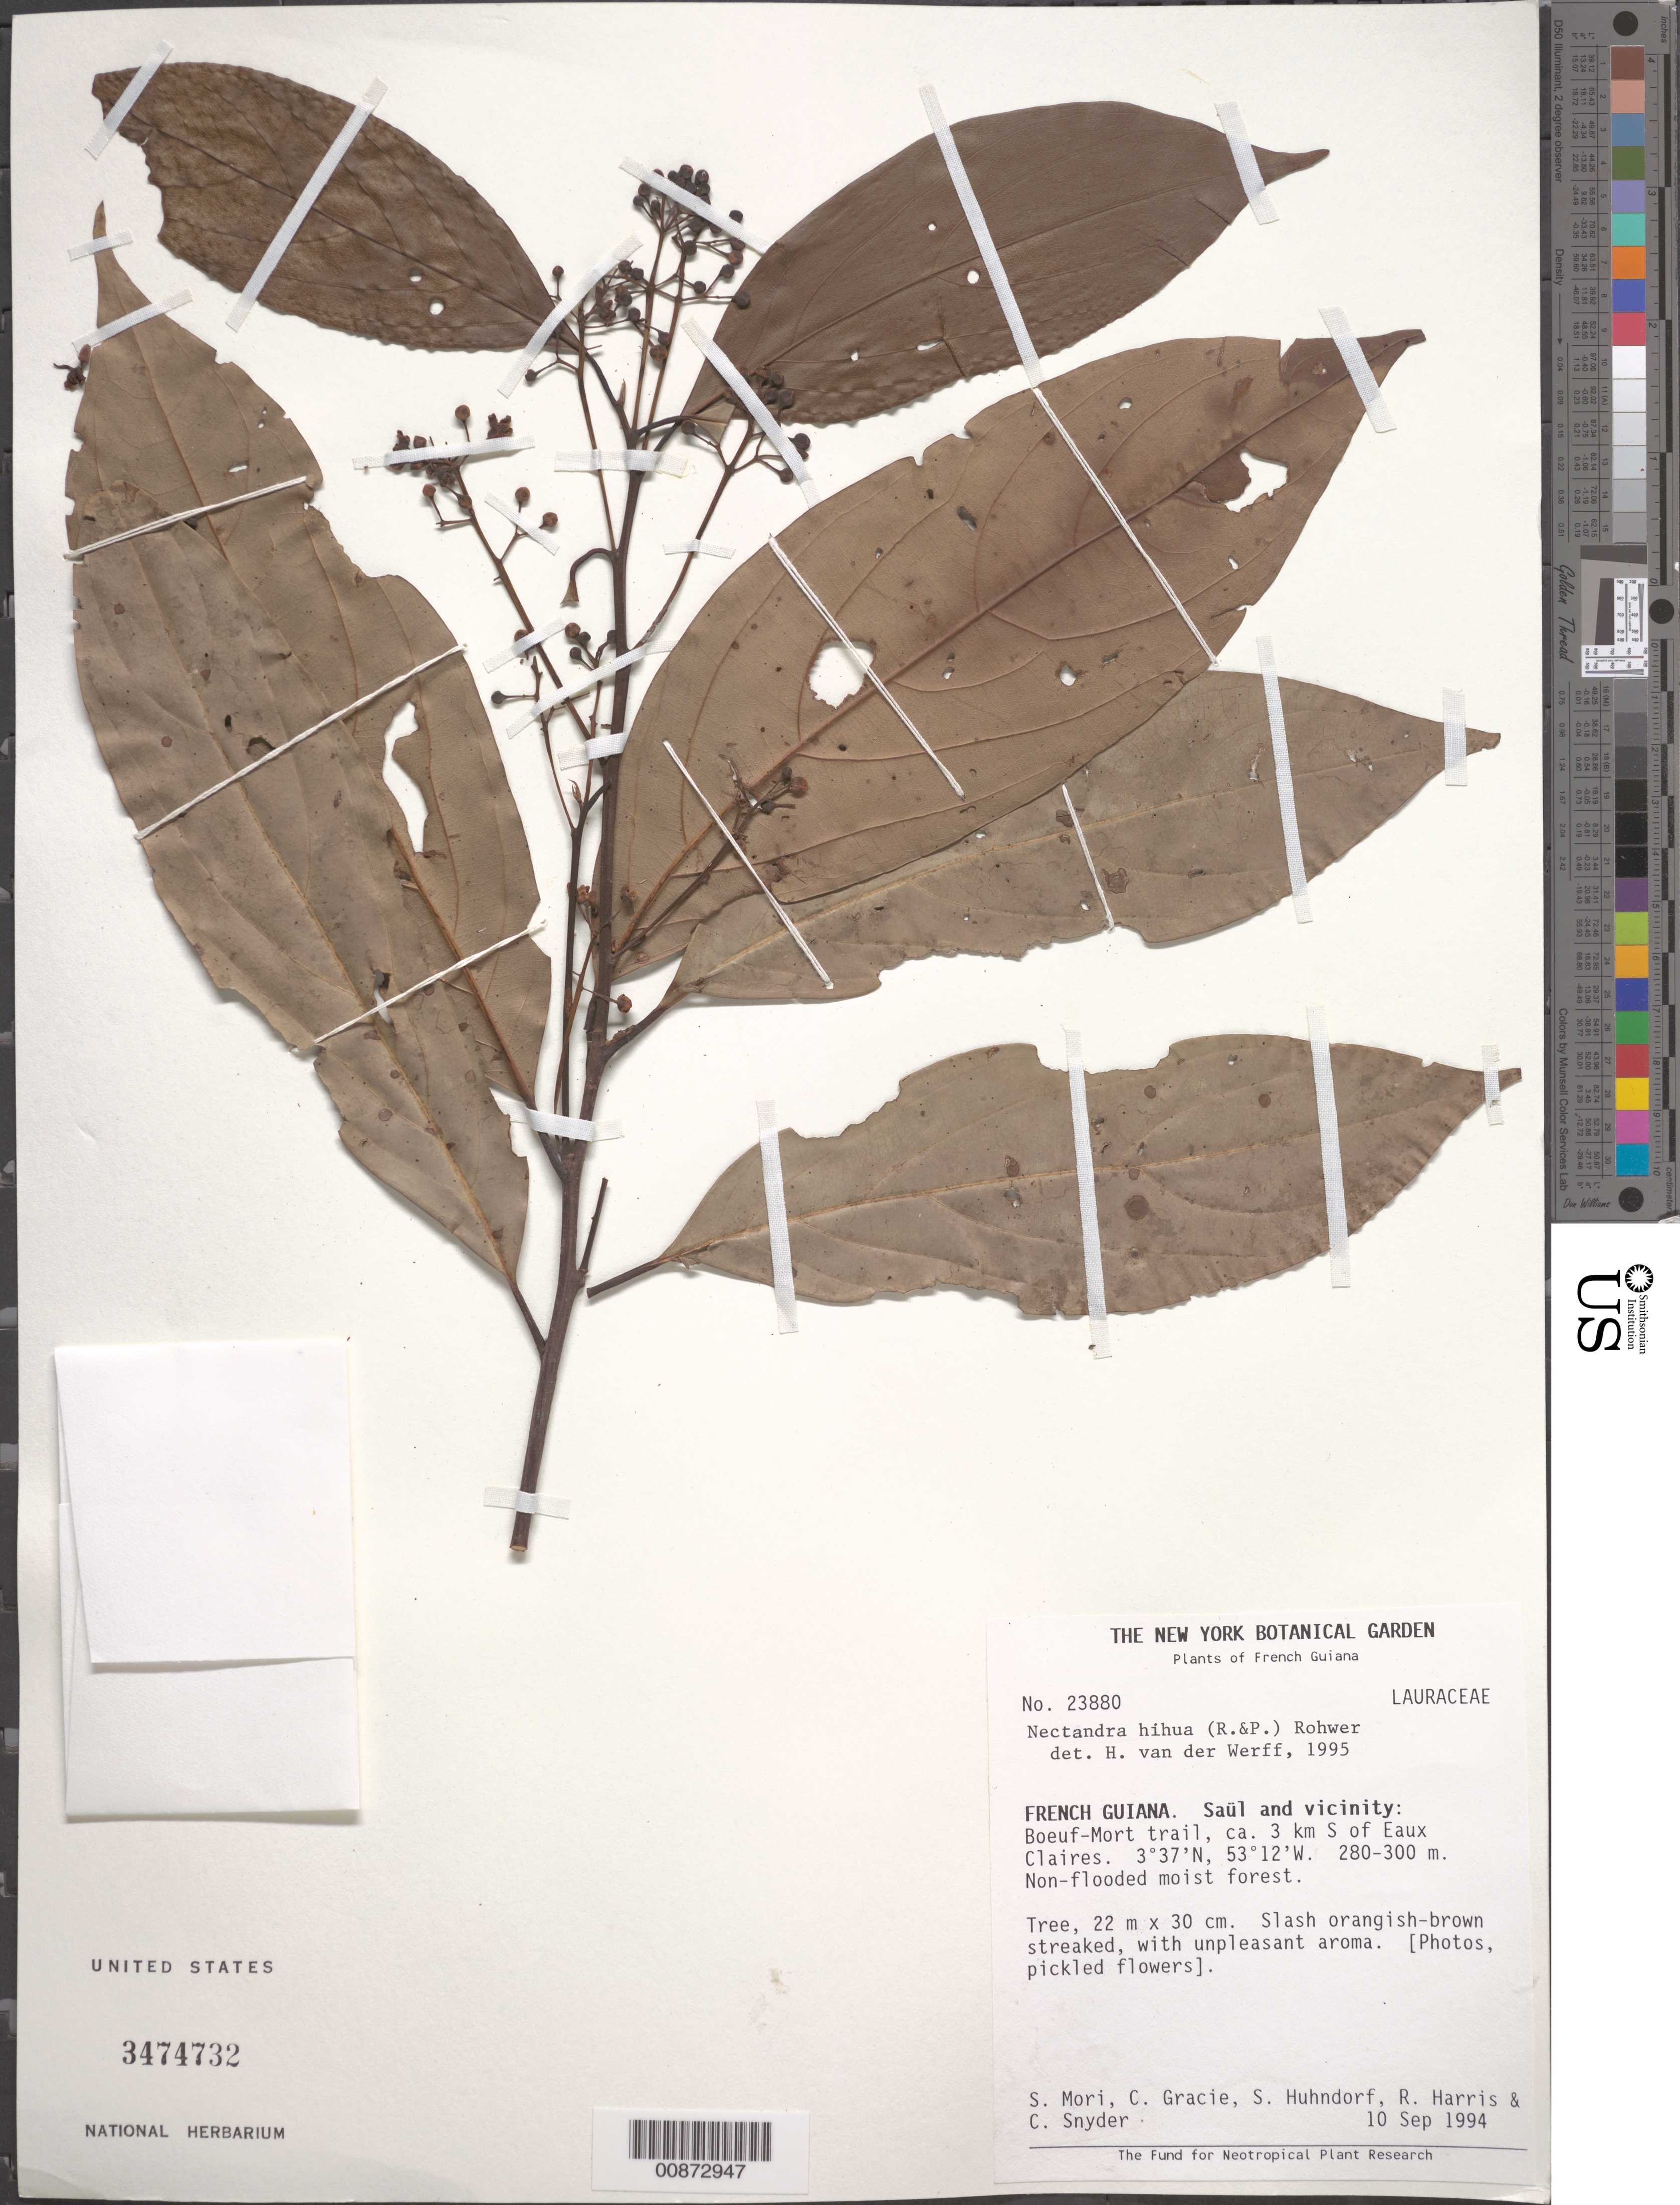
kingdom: Plantae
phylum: Tracheophyta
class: Magnoliopsida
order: Laurales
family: Lauraceae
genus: Nectandra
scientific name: Nectandra hihua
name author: (Ruiz & Pav.) Rohwer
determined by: van der Werff, H., (MO), Missouri Botanical Garden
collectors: S. Mori, C. A. Gracie, S. Huhndorf, R. Harris & C. Snyder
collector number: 23880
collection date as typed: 10-Sep-94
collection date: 1994-09-10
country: French Guiana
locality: Saül and vic., Boeuf-Mort Trail, ca. 3 km S of Eaux Claires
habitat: Non-flooded moist forest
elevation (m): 280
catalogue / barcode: US 3474732